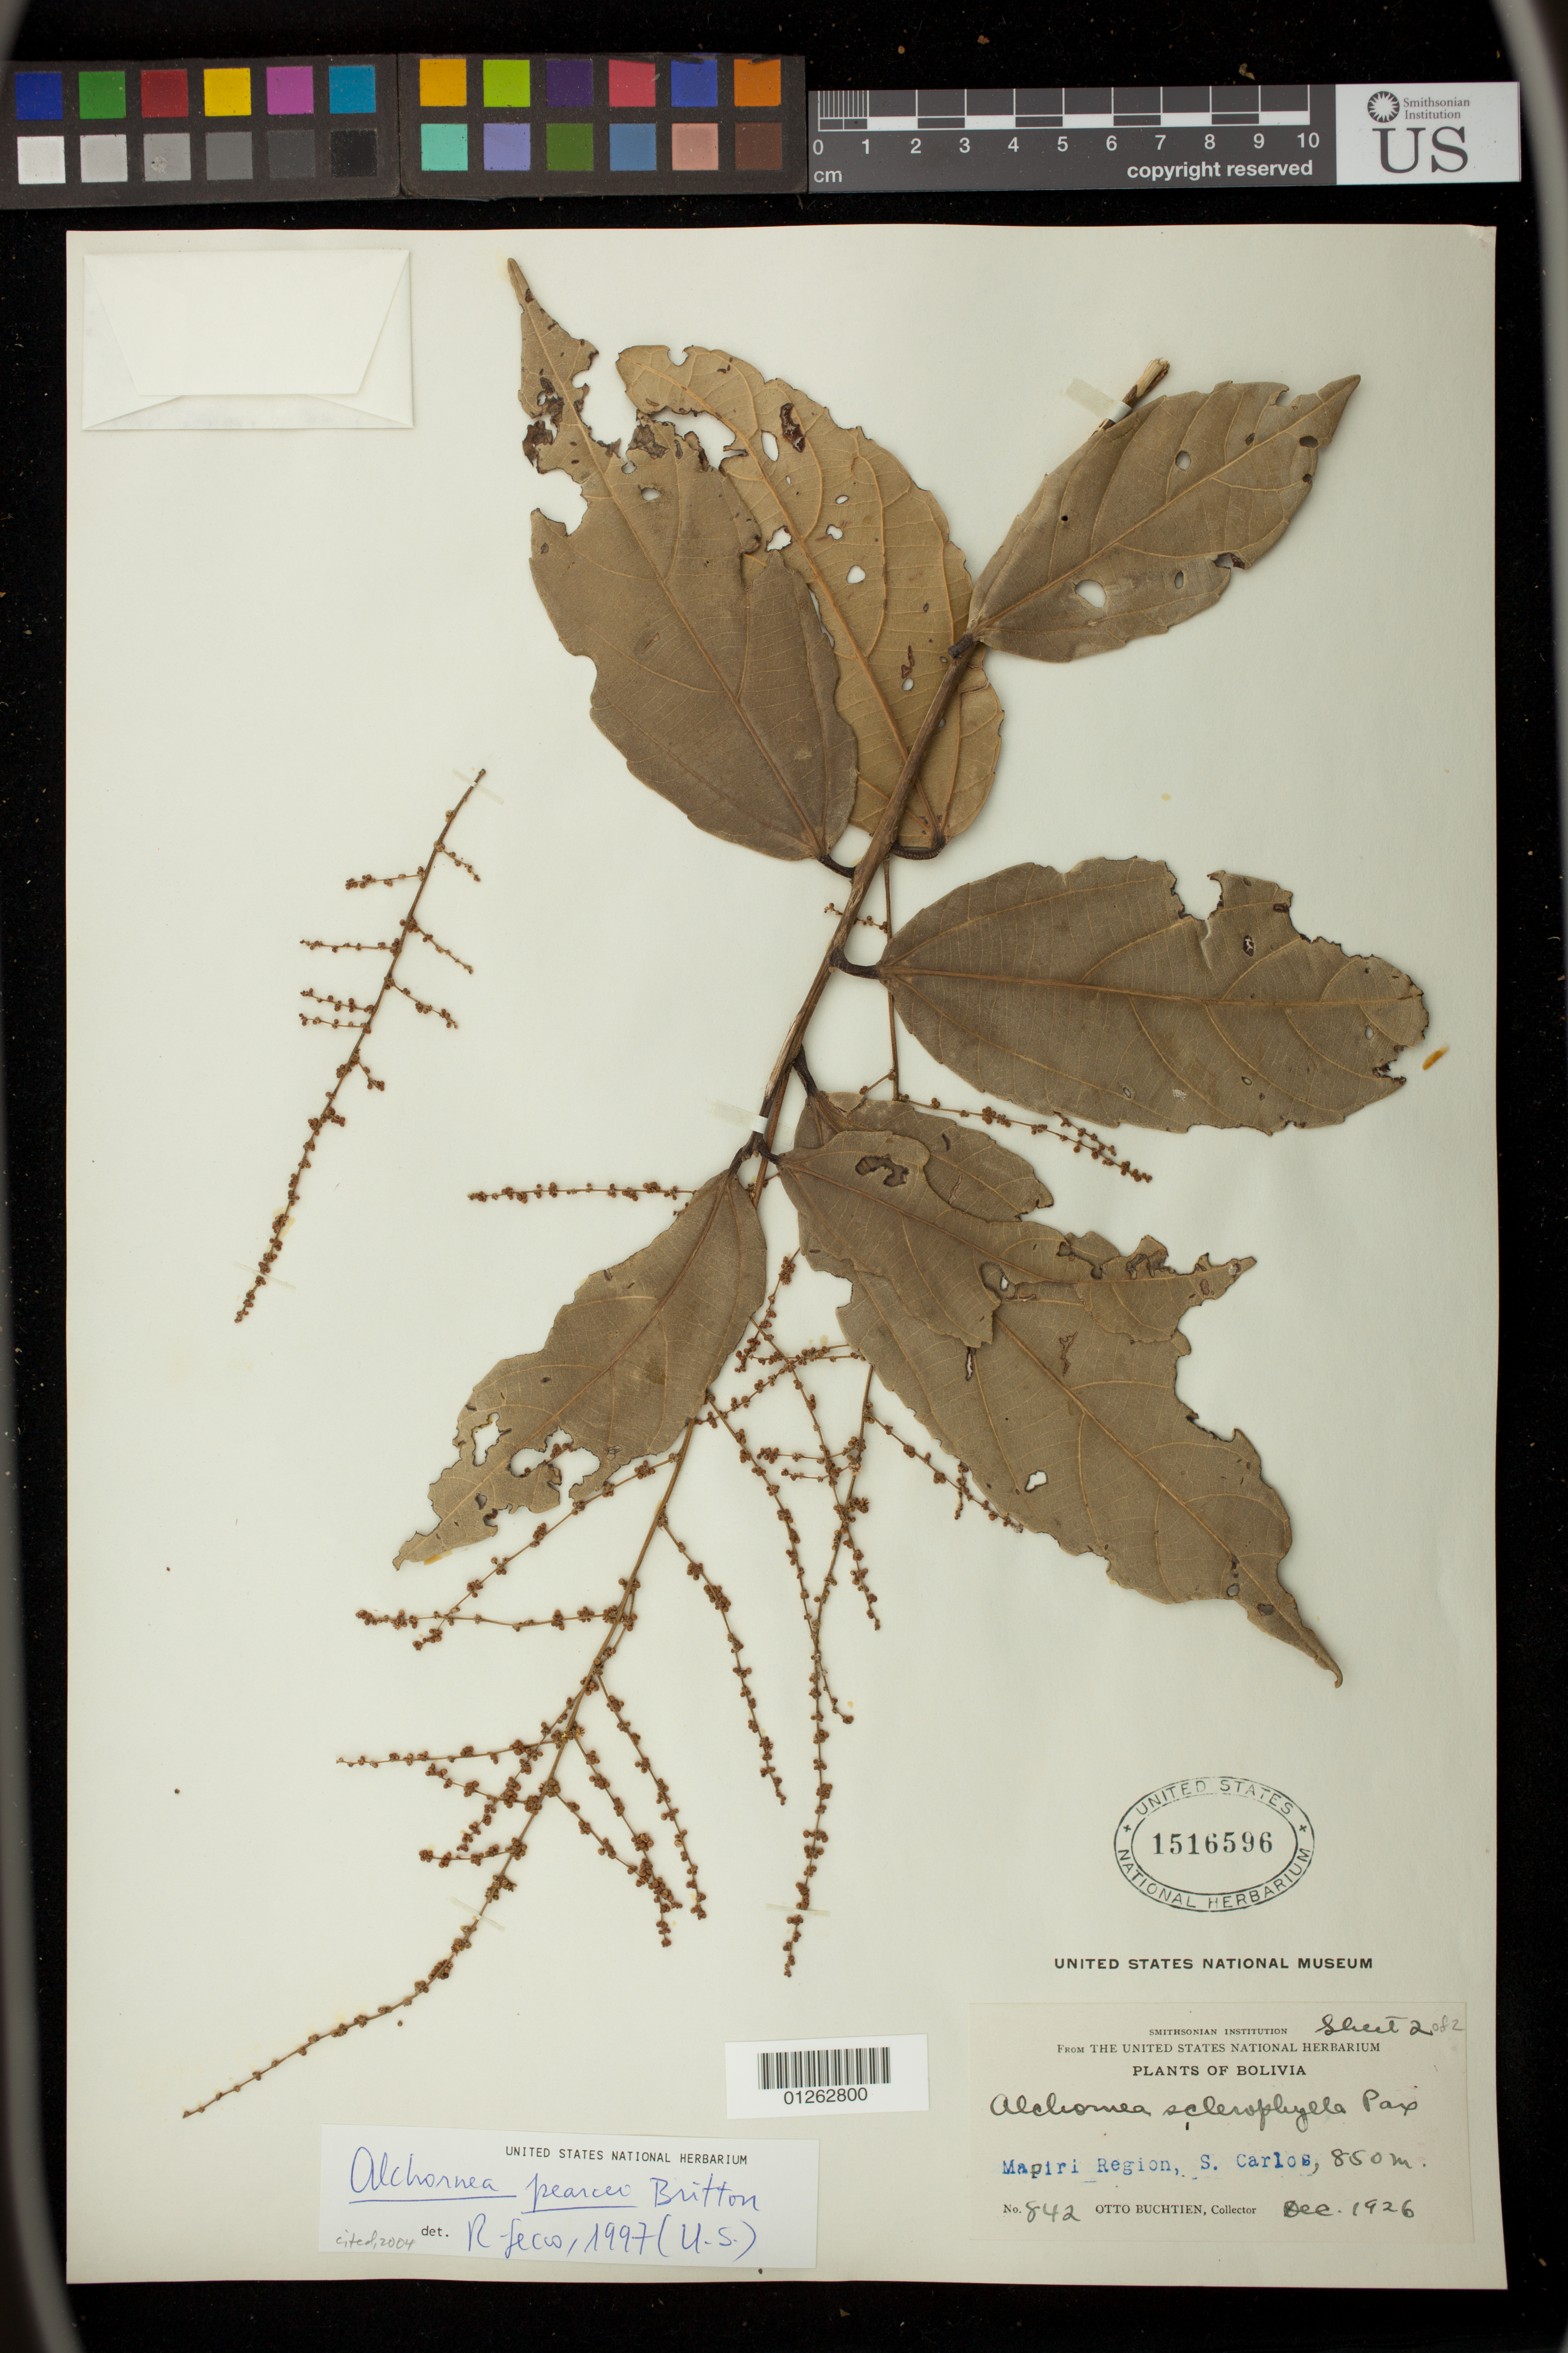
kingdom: Plantae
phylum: Tracheophyta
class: Magnoliopsida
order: Malpighiales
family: Euphorbiaceae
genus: Alchornea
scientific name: Alchornea glabrata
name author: (Müll. Arg.) Prain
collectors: O. Buchtien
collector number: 842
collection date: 1926-12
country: Bolivia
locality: Mapiri Region, S. Carlos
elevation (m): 850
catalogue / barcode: US 1516596